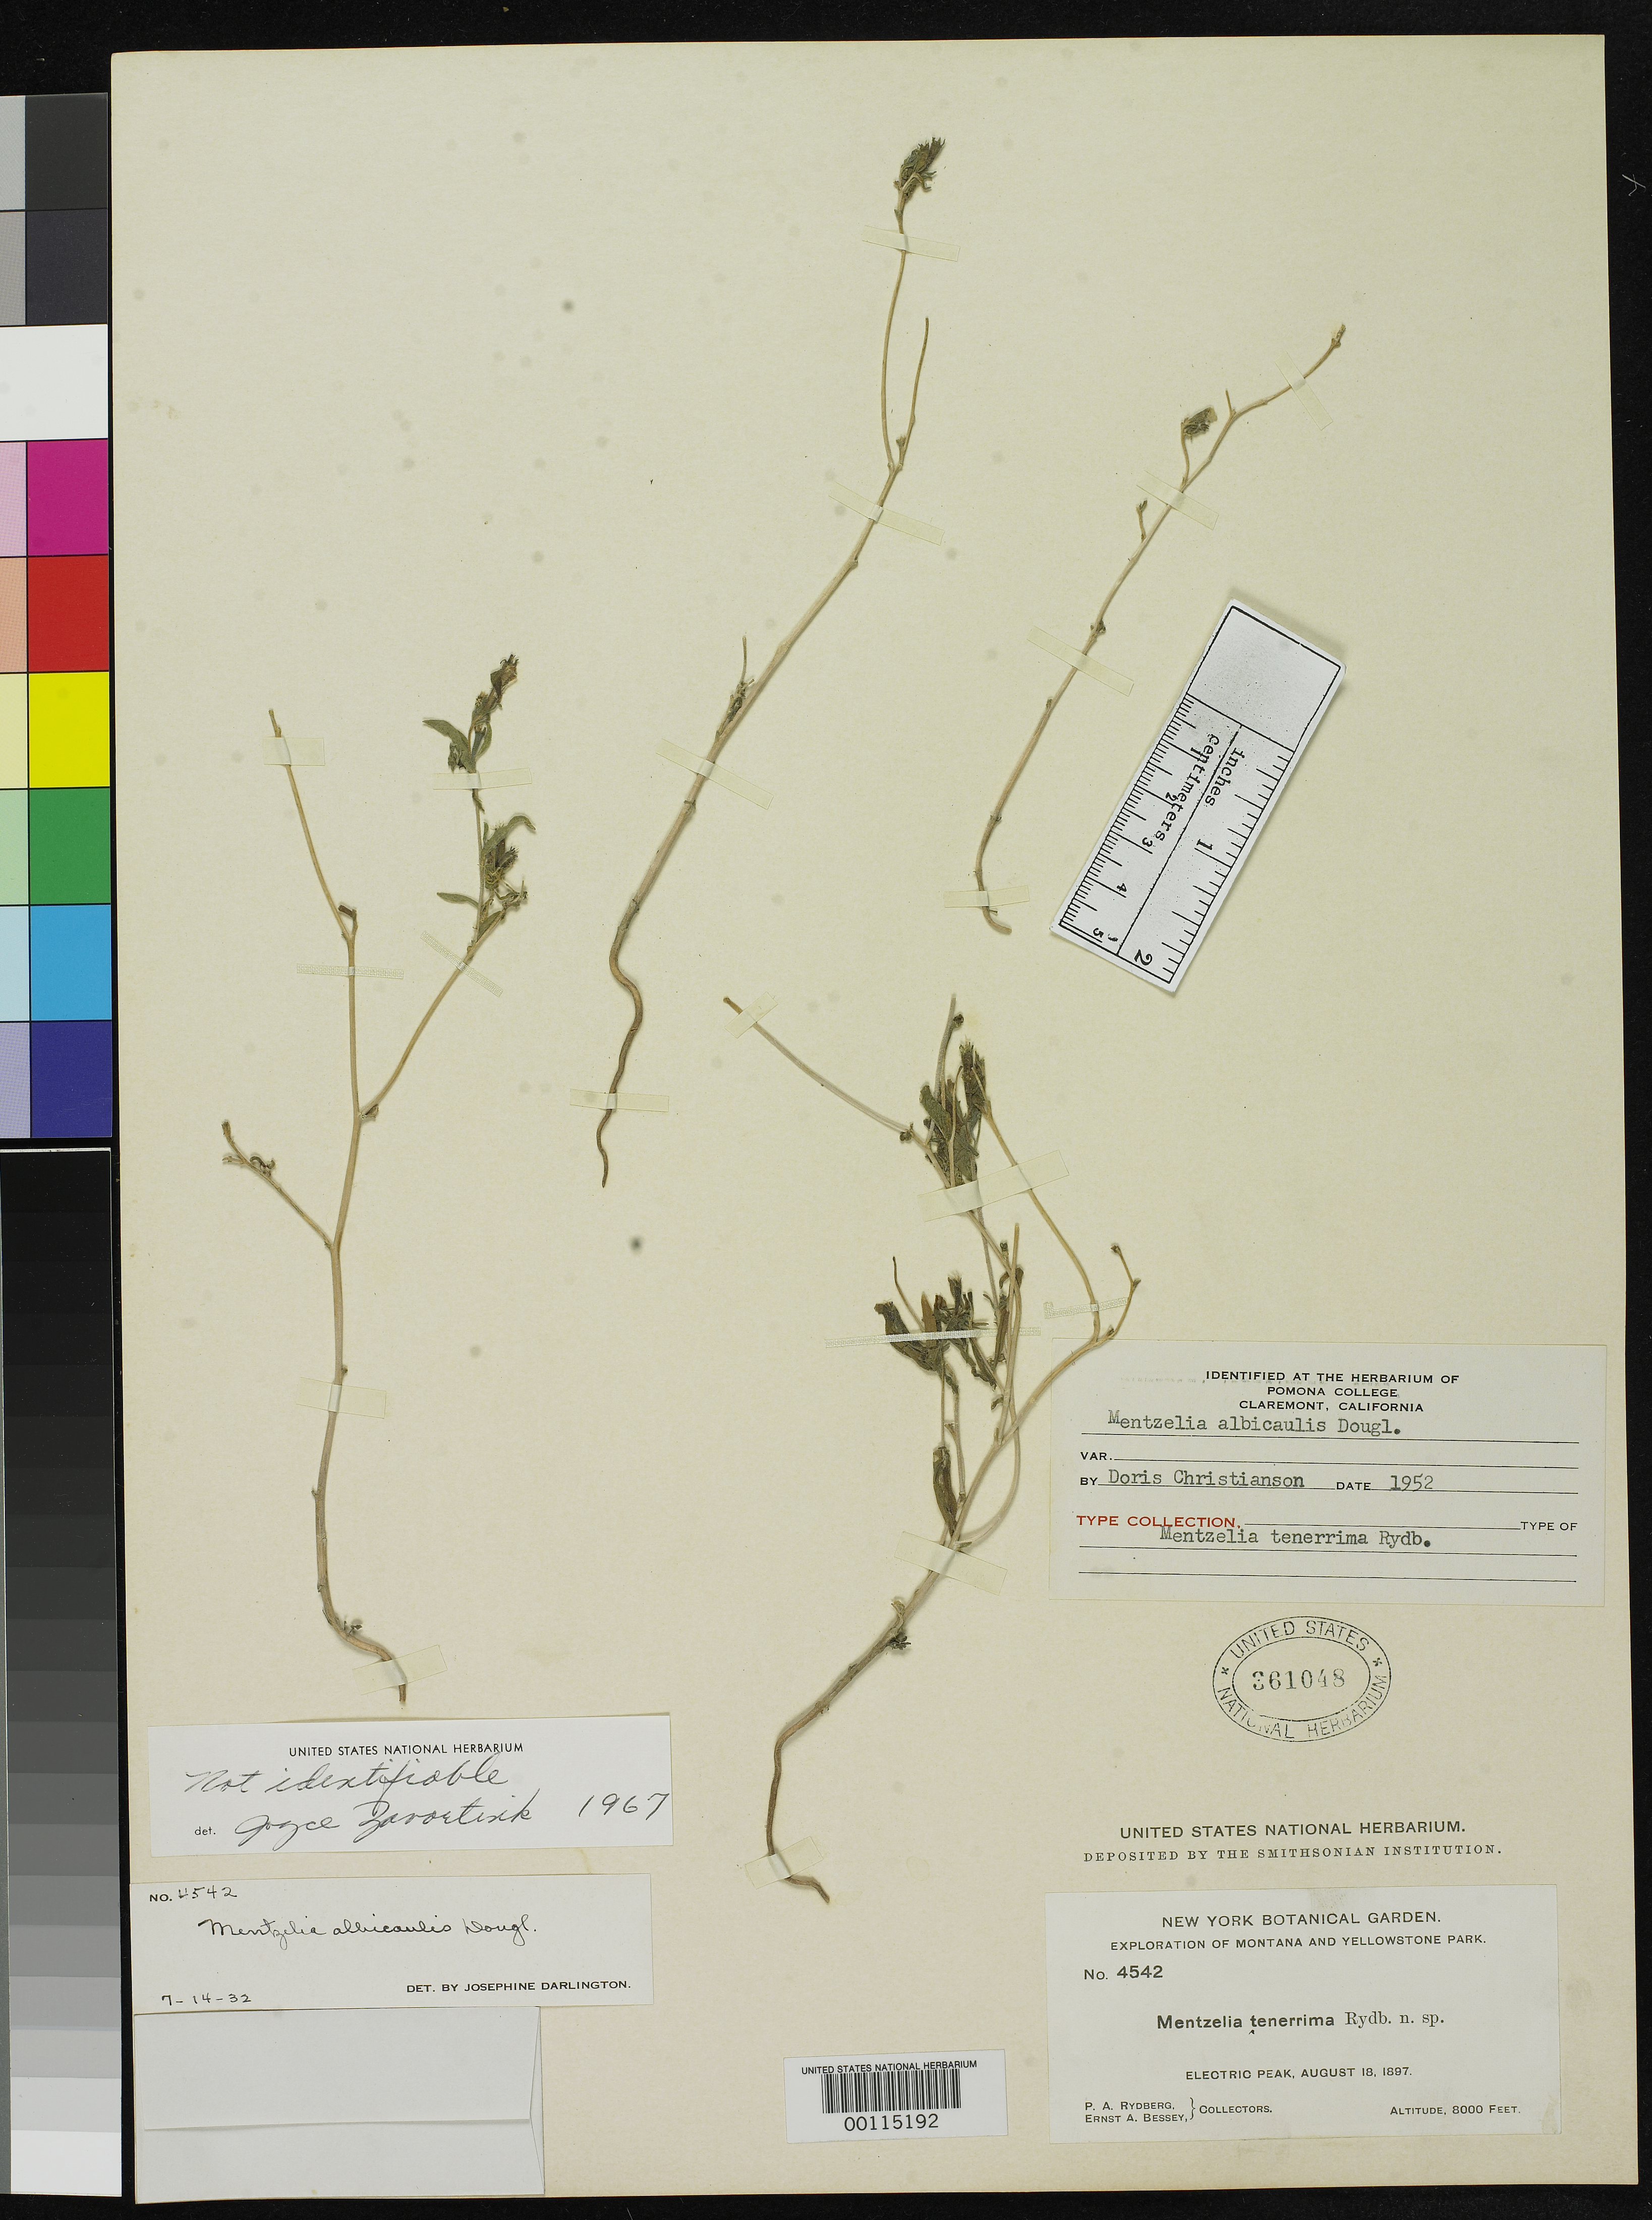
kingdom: Plantae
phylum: Tracheophyta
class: Magnoliopsida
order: Cornales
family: Loasaceae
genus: Mentzelia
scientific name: Mentzelia tenerrima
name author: Rydb.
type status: Isotype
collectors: P. A. Rydberg & E. Bessey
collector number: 4542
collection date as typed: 18 Aug 1897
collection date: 1897-08-18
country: United States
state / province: Montana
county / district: Park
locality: Foot of Electric Peak.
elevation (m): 2438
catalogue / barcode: US 361048